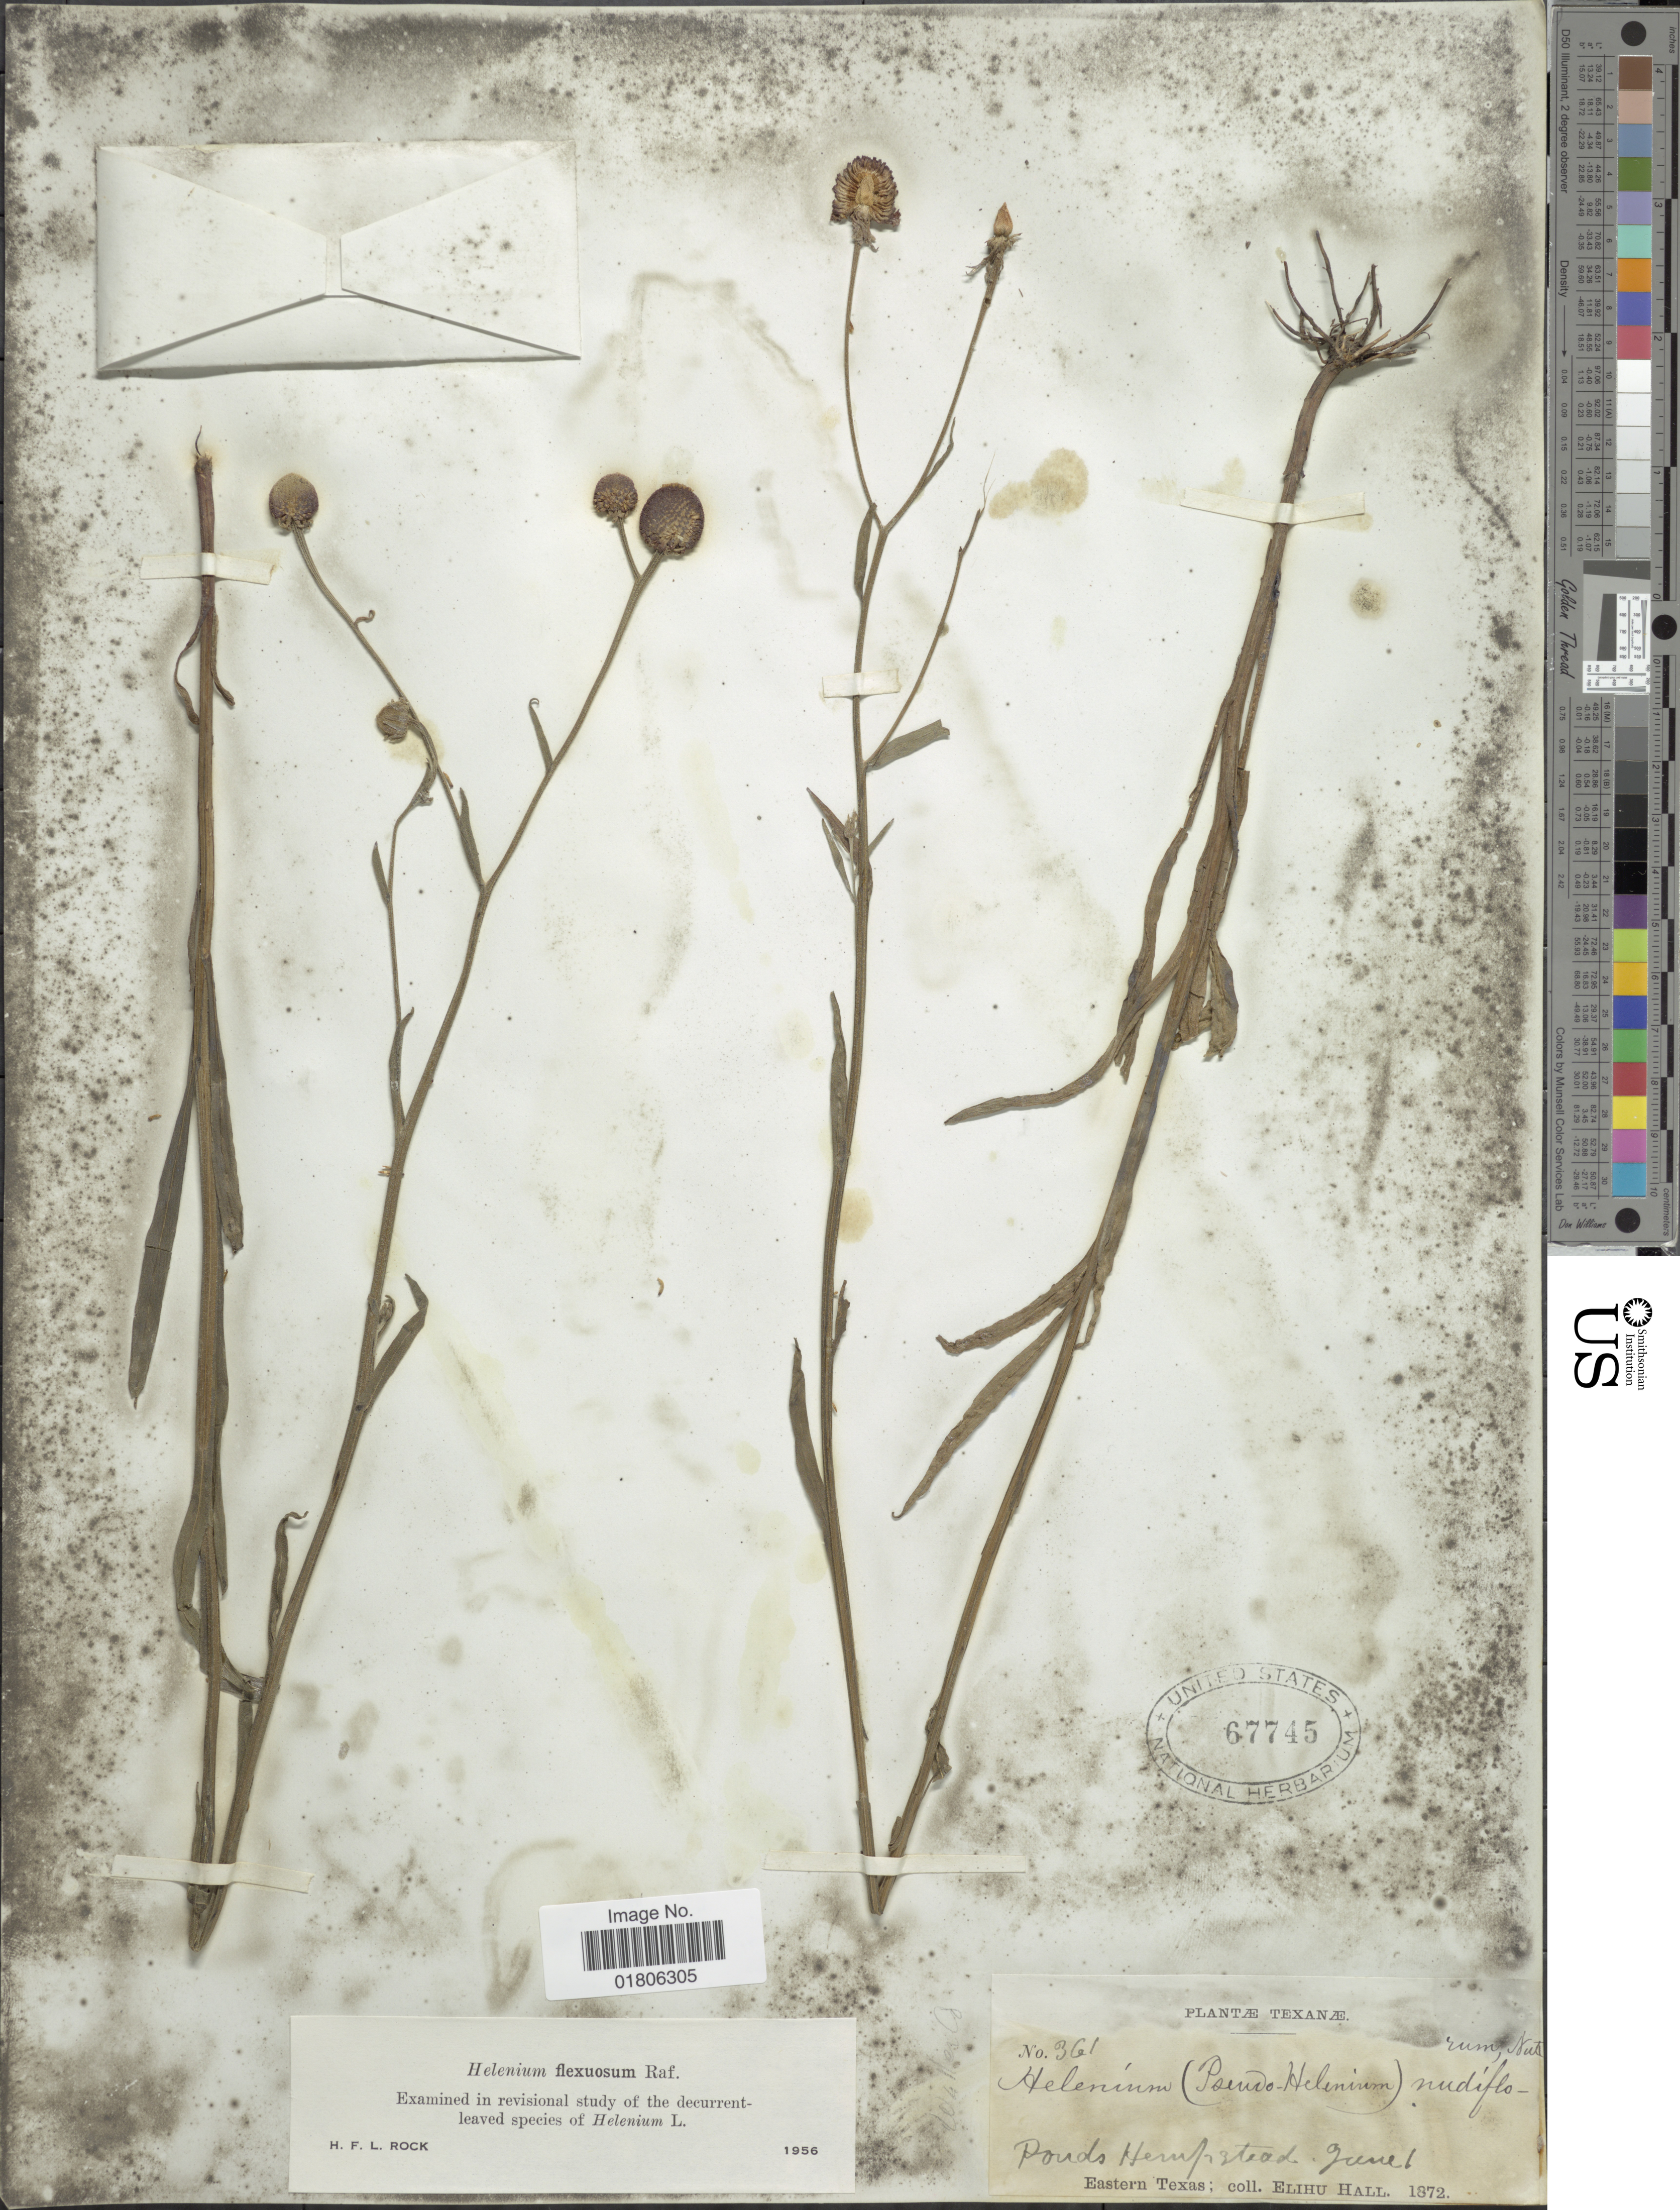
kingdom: Plantae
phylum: Tracheophyta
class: Magnoliopsida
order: Asterales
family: Asteraceae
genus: Helenium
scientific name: Helenium flexuosum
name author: Raf.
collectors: E. Hall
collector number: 361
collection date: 1872-06-06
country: United States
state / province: Texas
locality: Ponds Hempstead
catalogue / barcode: US 67745